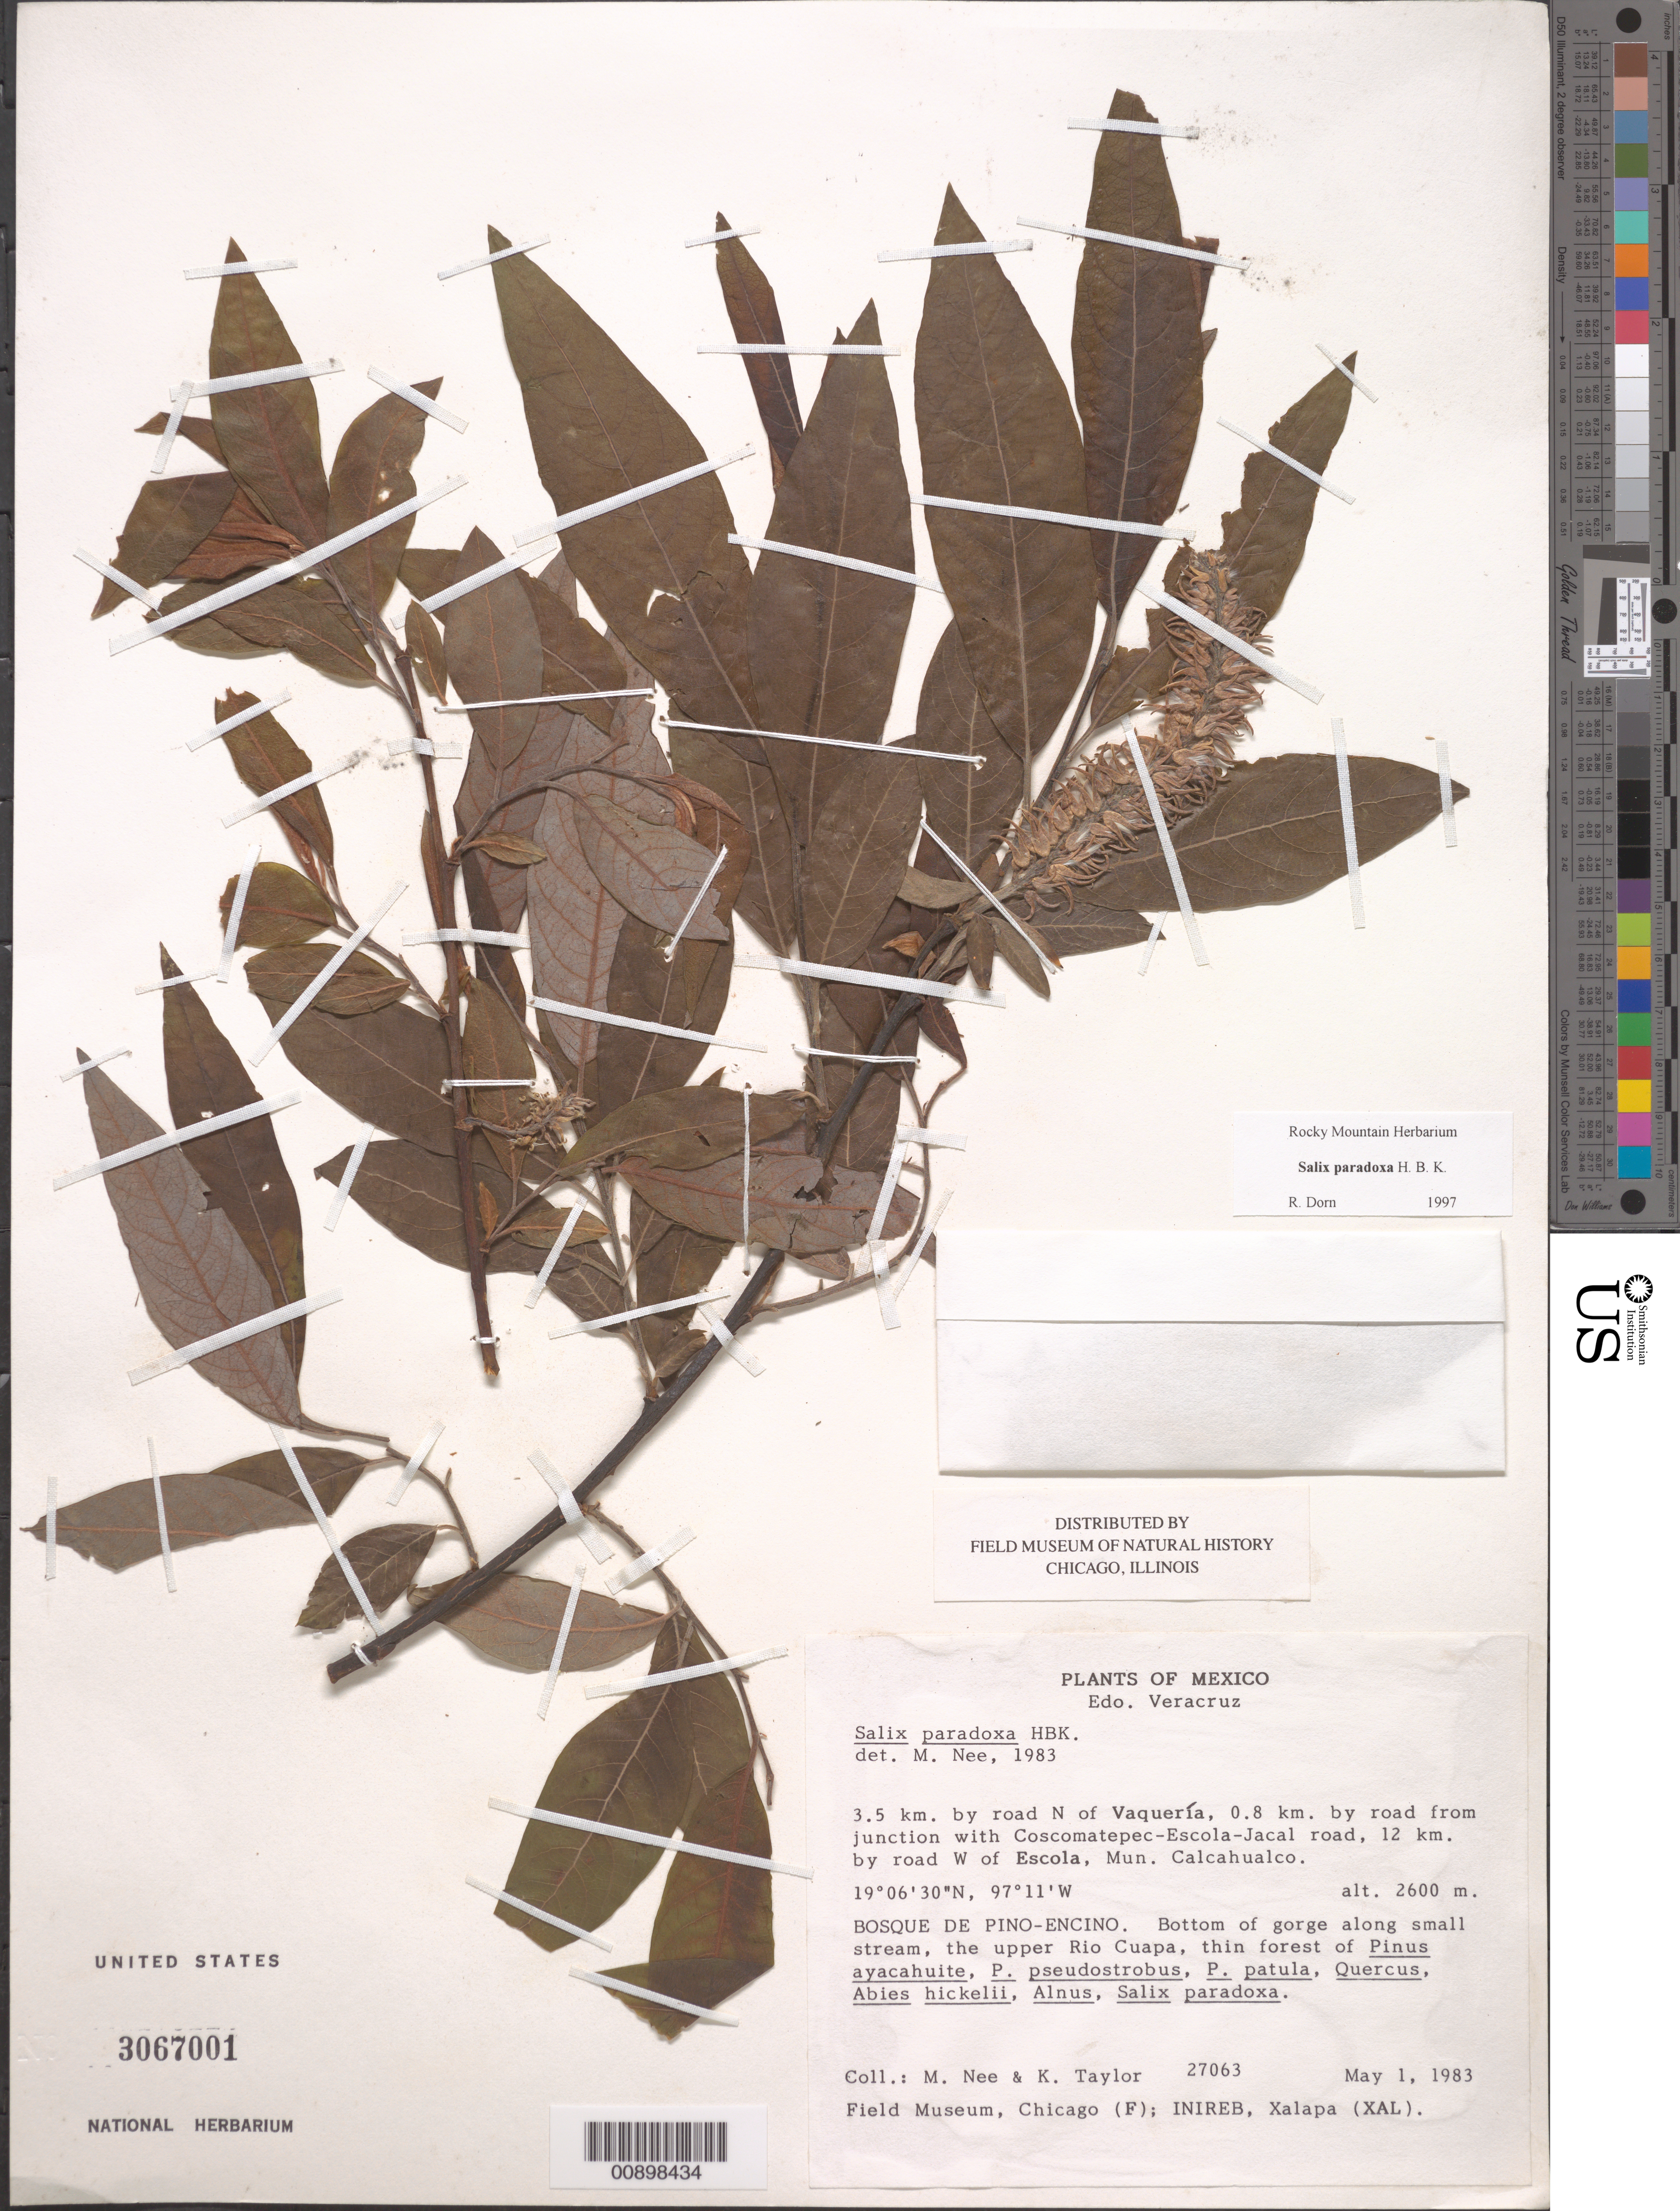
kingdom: Plantae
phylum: Tracheophyta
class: Magnoliopsida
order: Malpighiales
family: Salicaceae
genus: Salix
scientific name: Salix paradoxa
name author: Kunth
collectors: M. Nee & K. Taylor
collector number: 27063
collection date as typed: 01 May 1983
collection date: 1983-05-01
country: Mexico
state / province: Veracruz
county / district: Calcahualco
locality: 3.5 km. by road N of Vaquería, 0.8 km. by road from junction with Coscomatepec-Escola-Jacal road, 12 km. by road W of Escola, Mun. Calcahualco. Edo. Veracruz.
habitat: Bosque de Pino-Encino. Bottom of gorge along small stream, the upper Río Cuapa, thin forest of Pinus ayacahuite, ..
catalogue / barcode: US 3067001